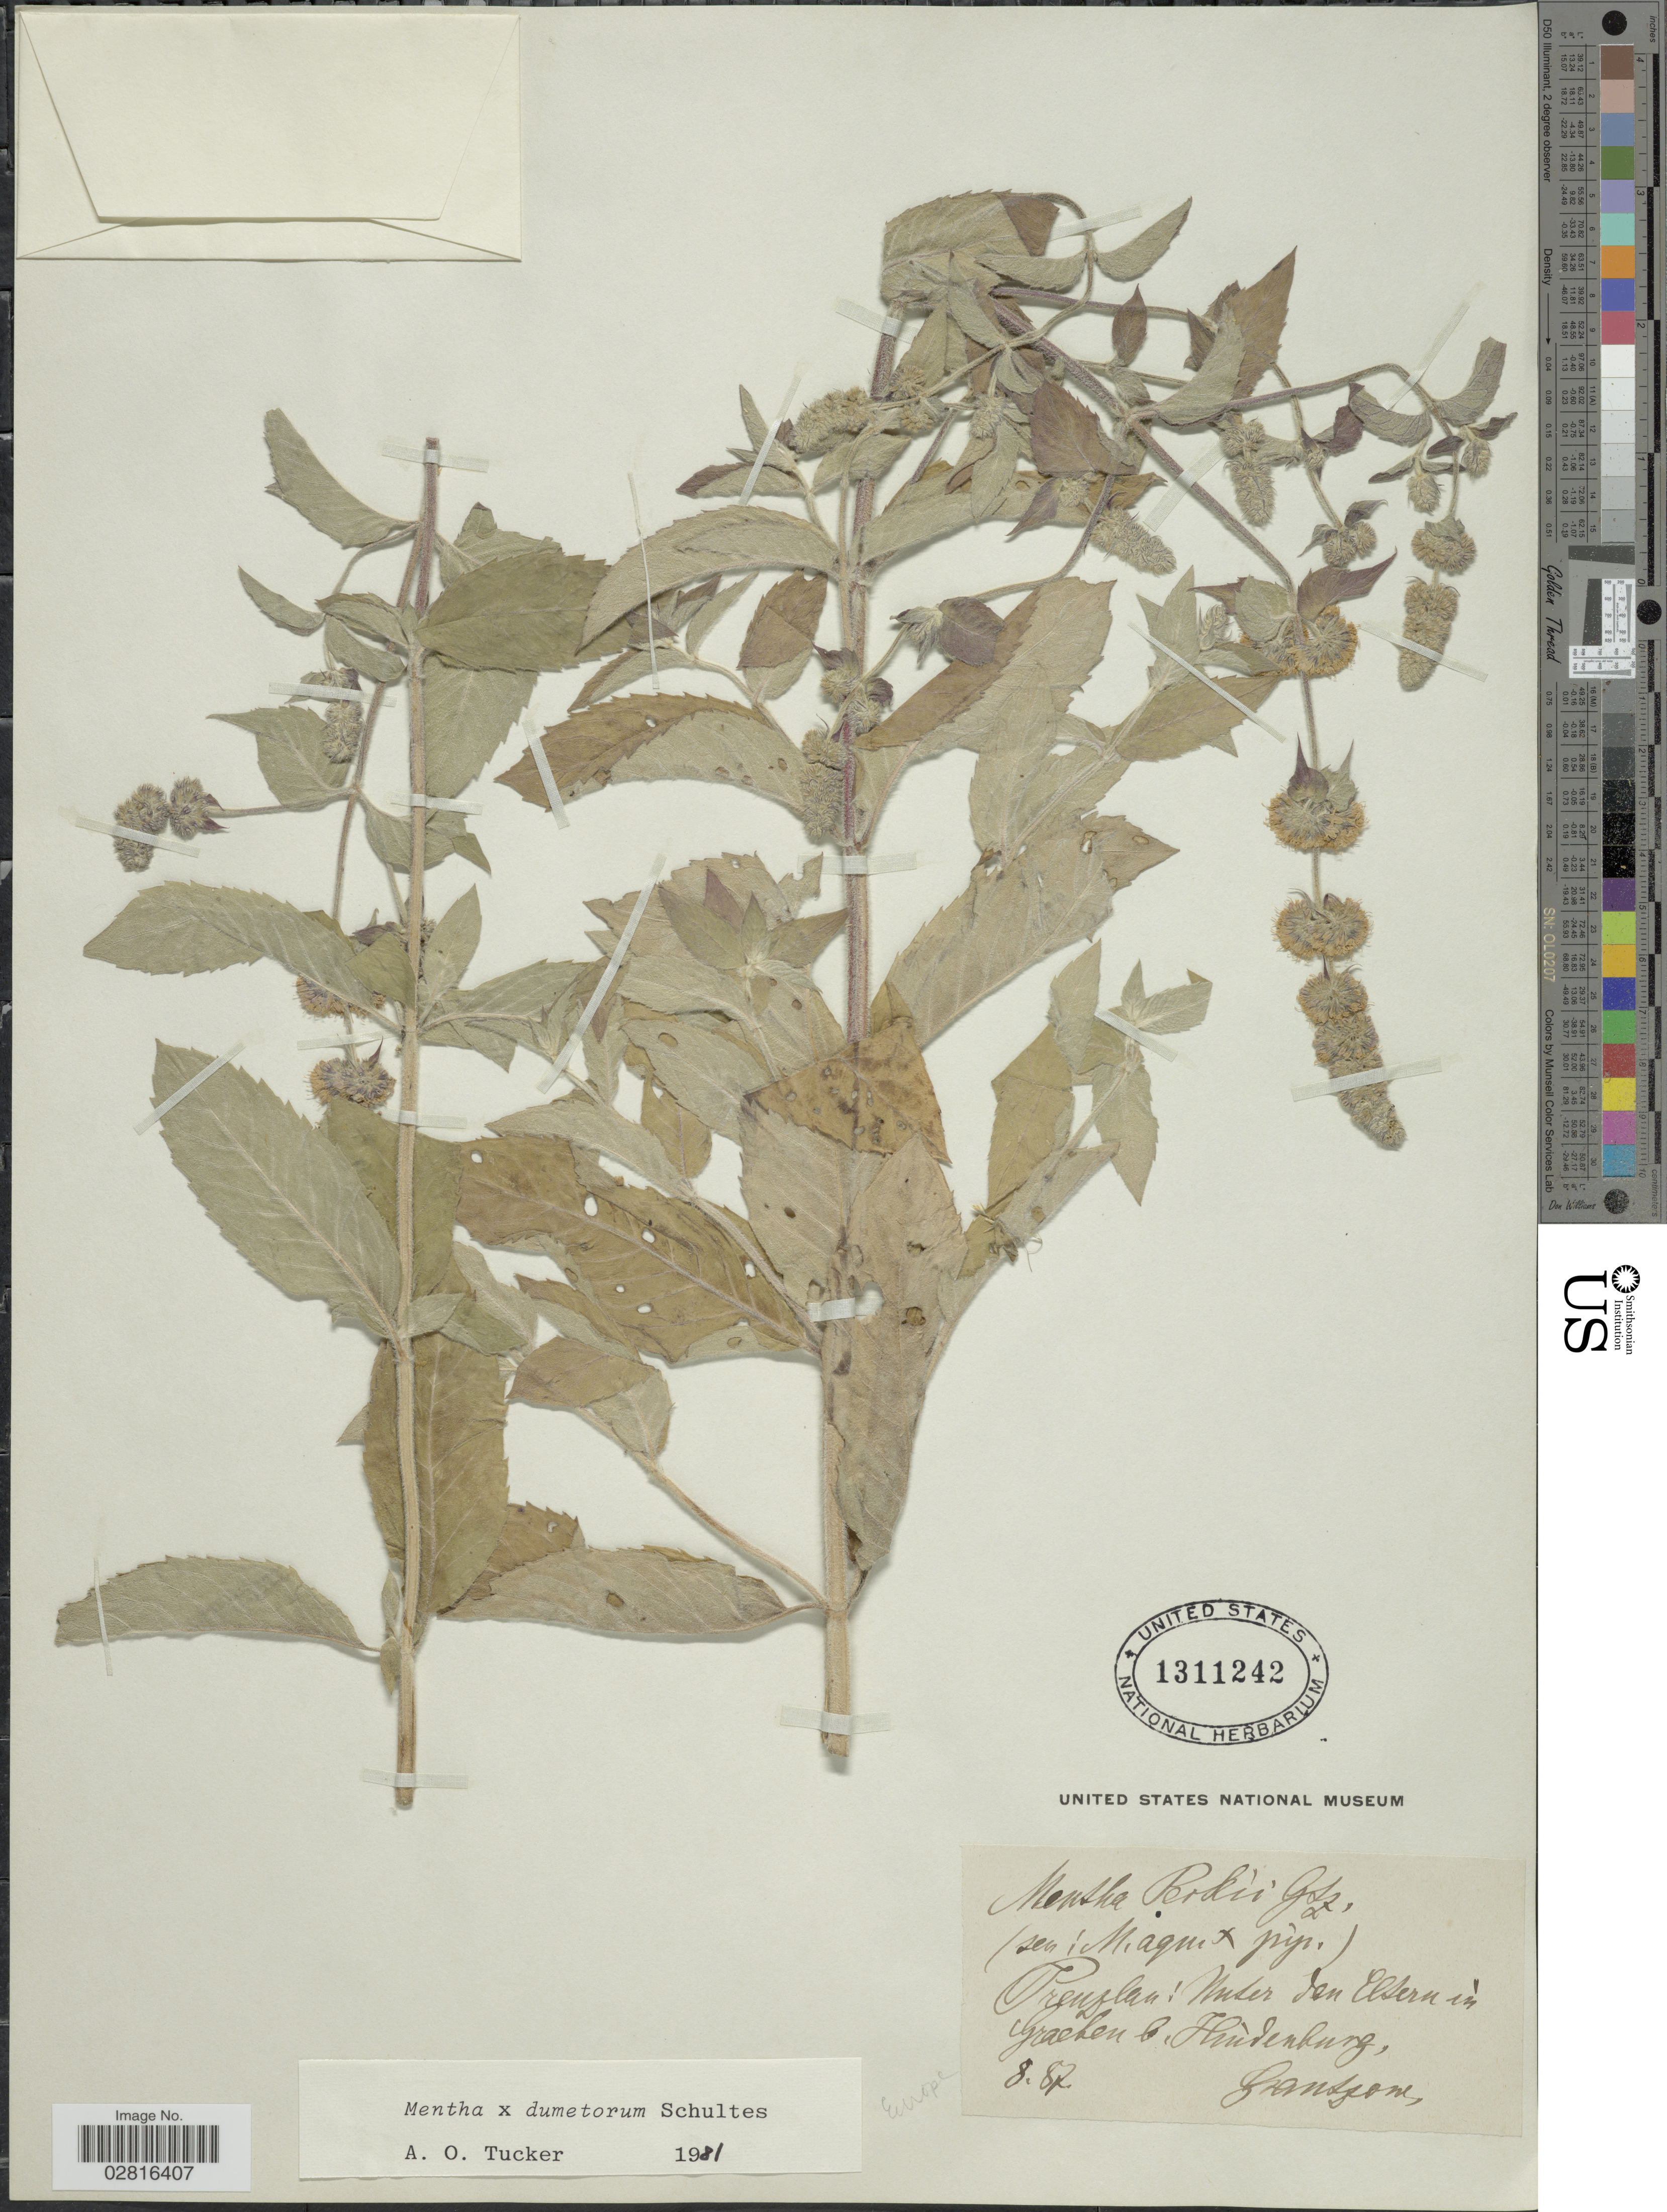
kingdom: Plantae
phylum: Tracheophyta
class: Magnoliopsida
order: Lamiales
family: Lamiaceae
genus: Mentha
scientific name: Mentha x dumetorum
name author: Schult.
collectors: Grantzow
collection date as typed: Transcribed d/m/y: /8/87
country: Germany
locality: Europe. Prenslau: Nuter den Elsern in Gracken b. Hiudenbung. [interpreted]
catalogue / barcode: US 1311242